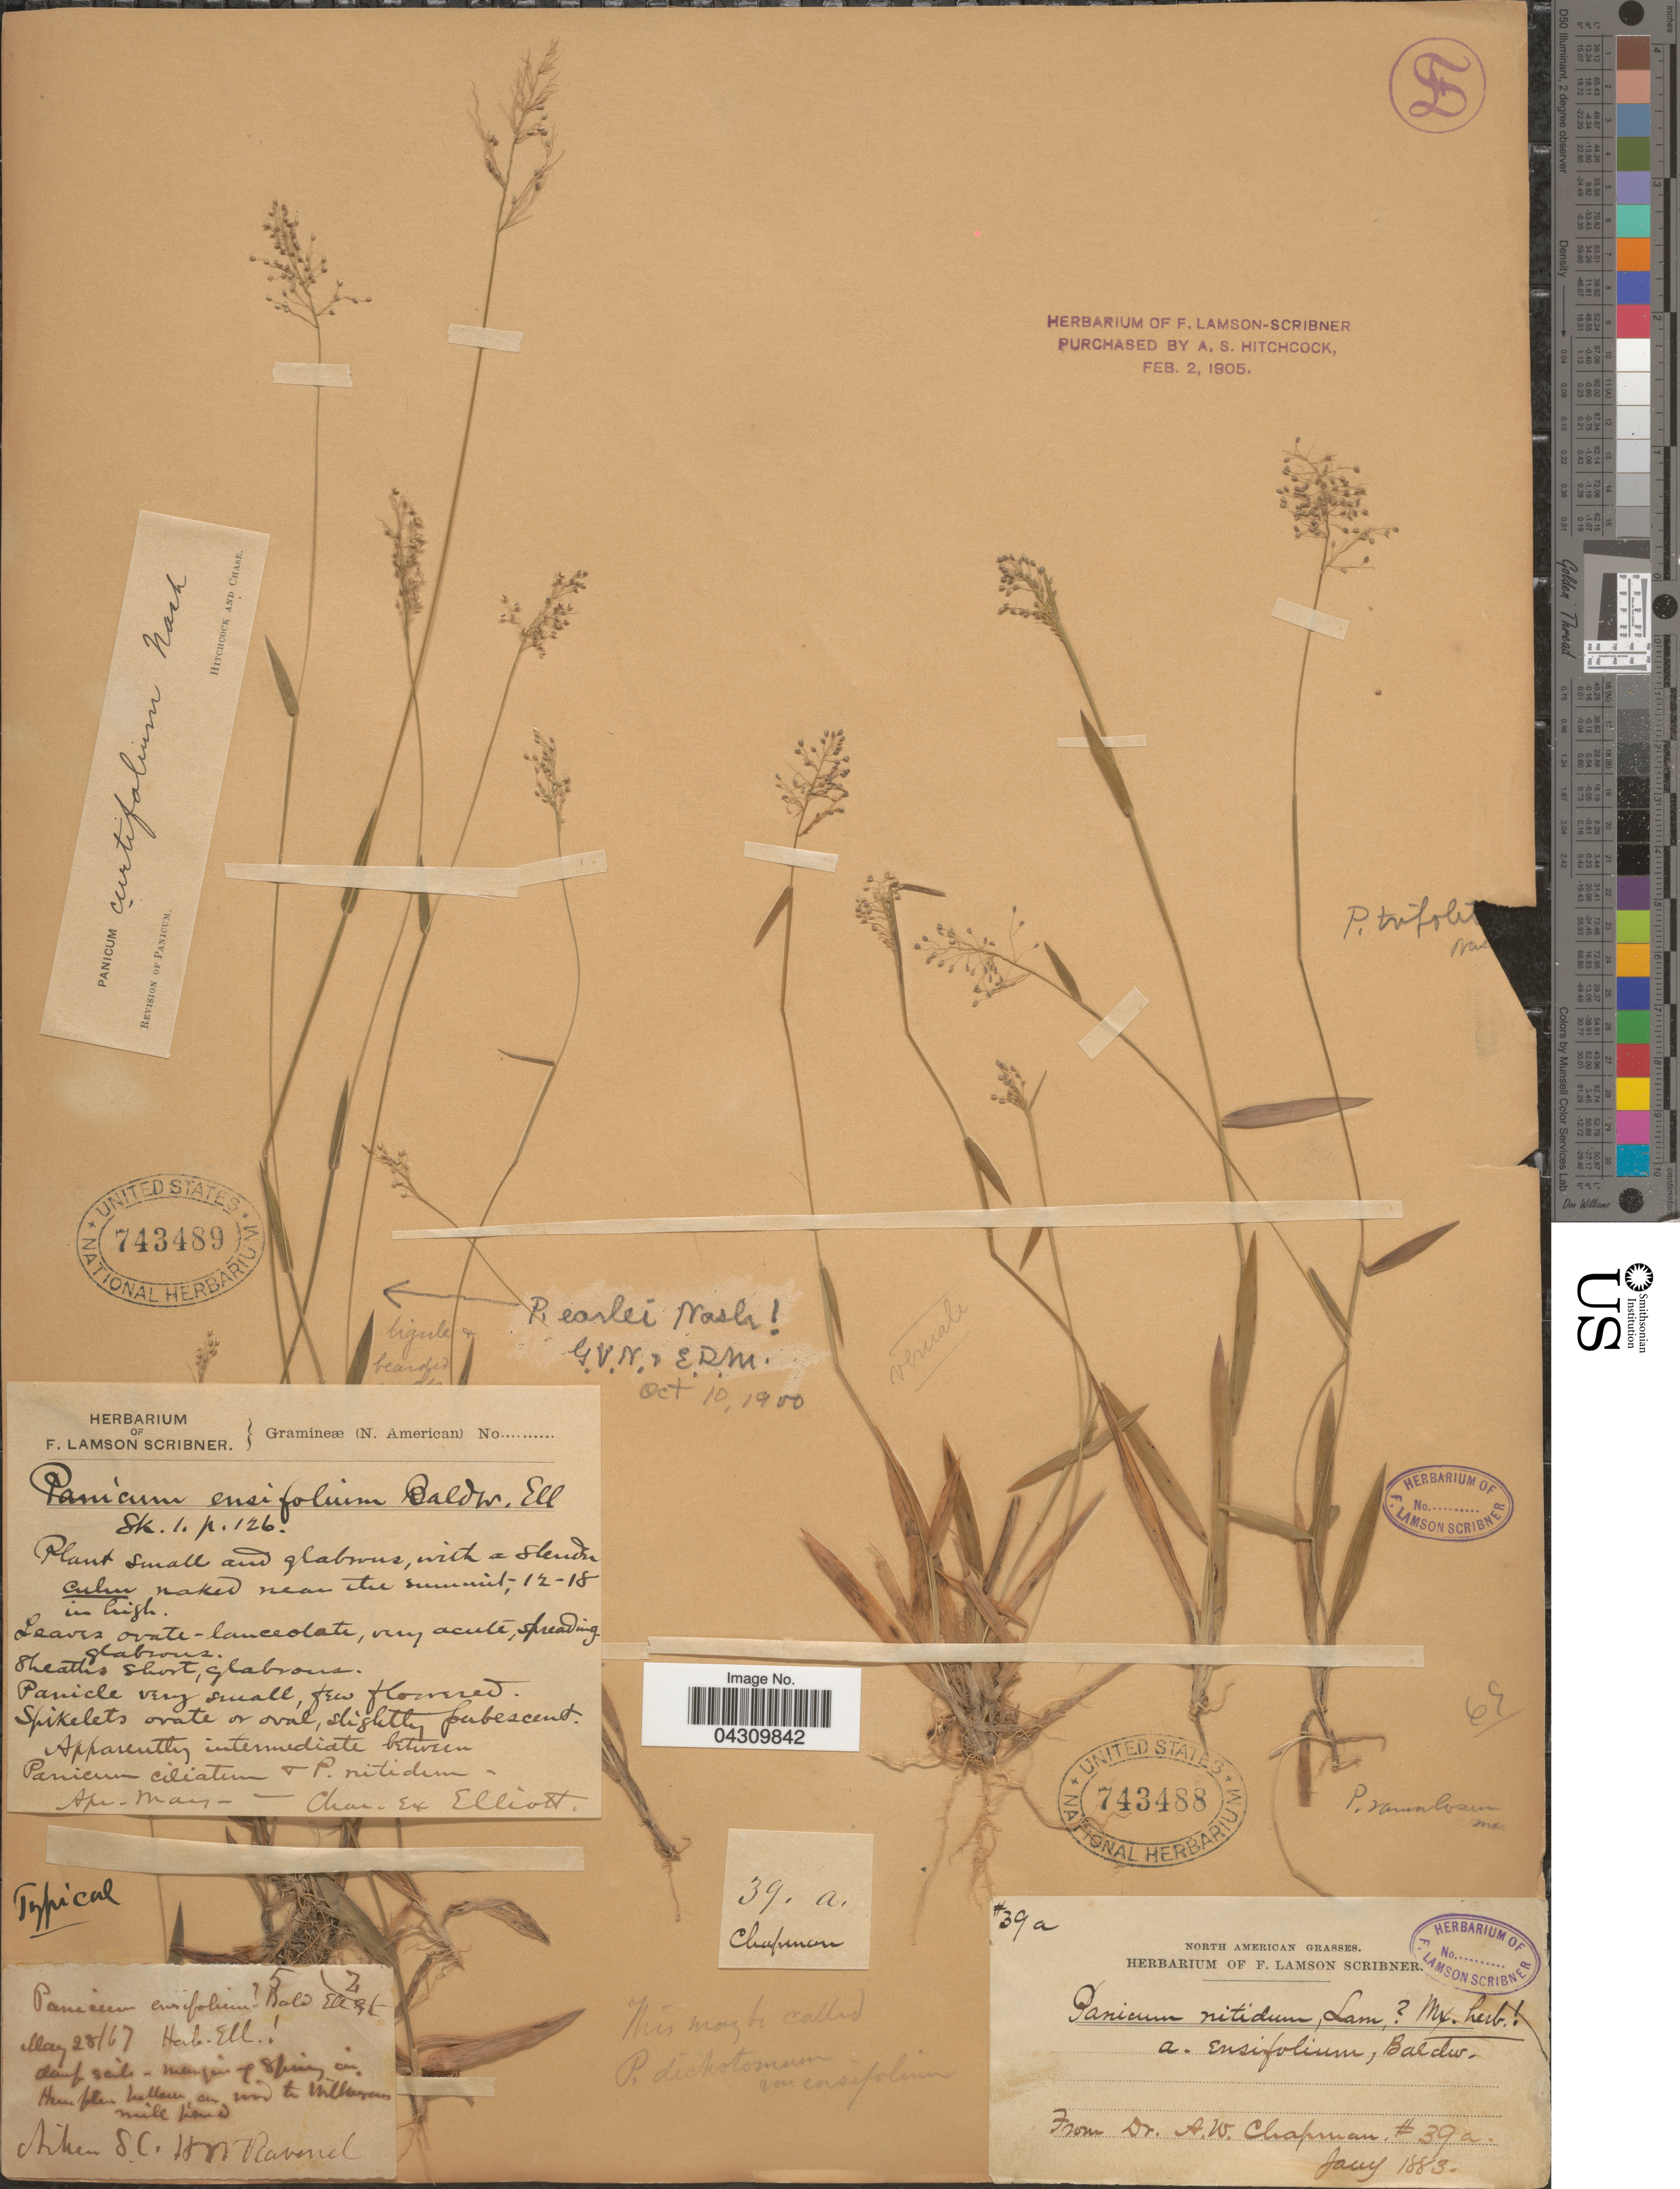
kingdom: Plantae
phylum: Tracheophyta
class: Liliopsida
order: Poales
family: Poaceae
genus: Dichanthelium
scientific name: Dichanthelium acuminatum var. acuminatum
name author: (Sw.) Gould & C.A. Clark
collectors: H. Ravenel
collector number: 2?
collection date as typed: Transcribed d/m/y: 28/5/67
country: United States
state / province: South Carolina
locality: Margin of Spring in Hampton hollow on and to Wilkinson [interpreted] mile pond. Aiken.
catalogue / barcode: US 743489